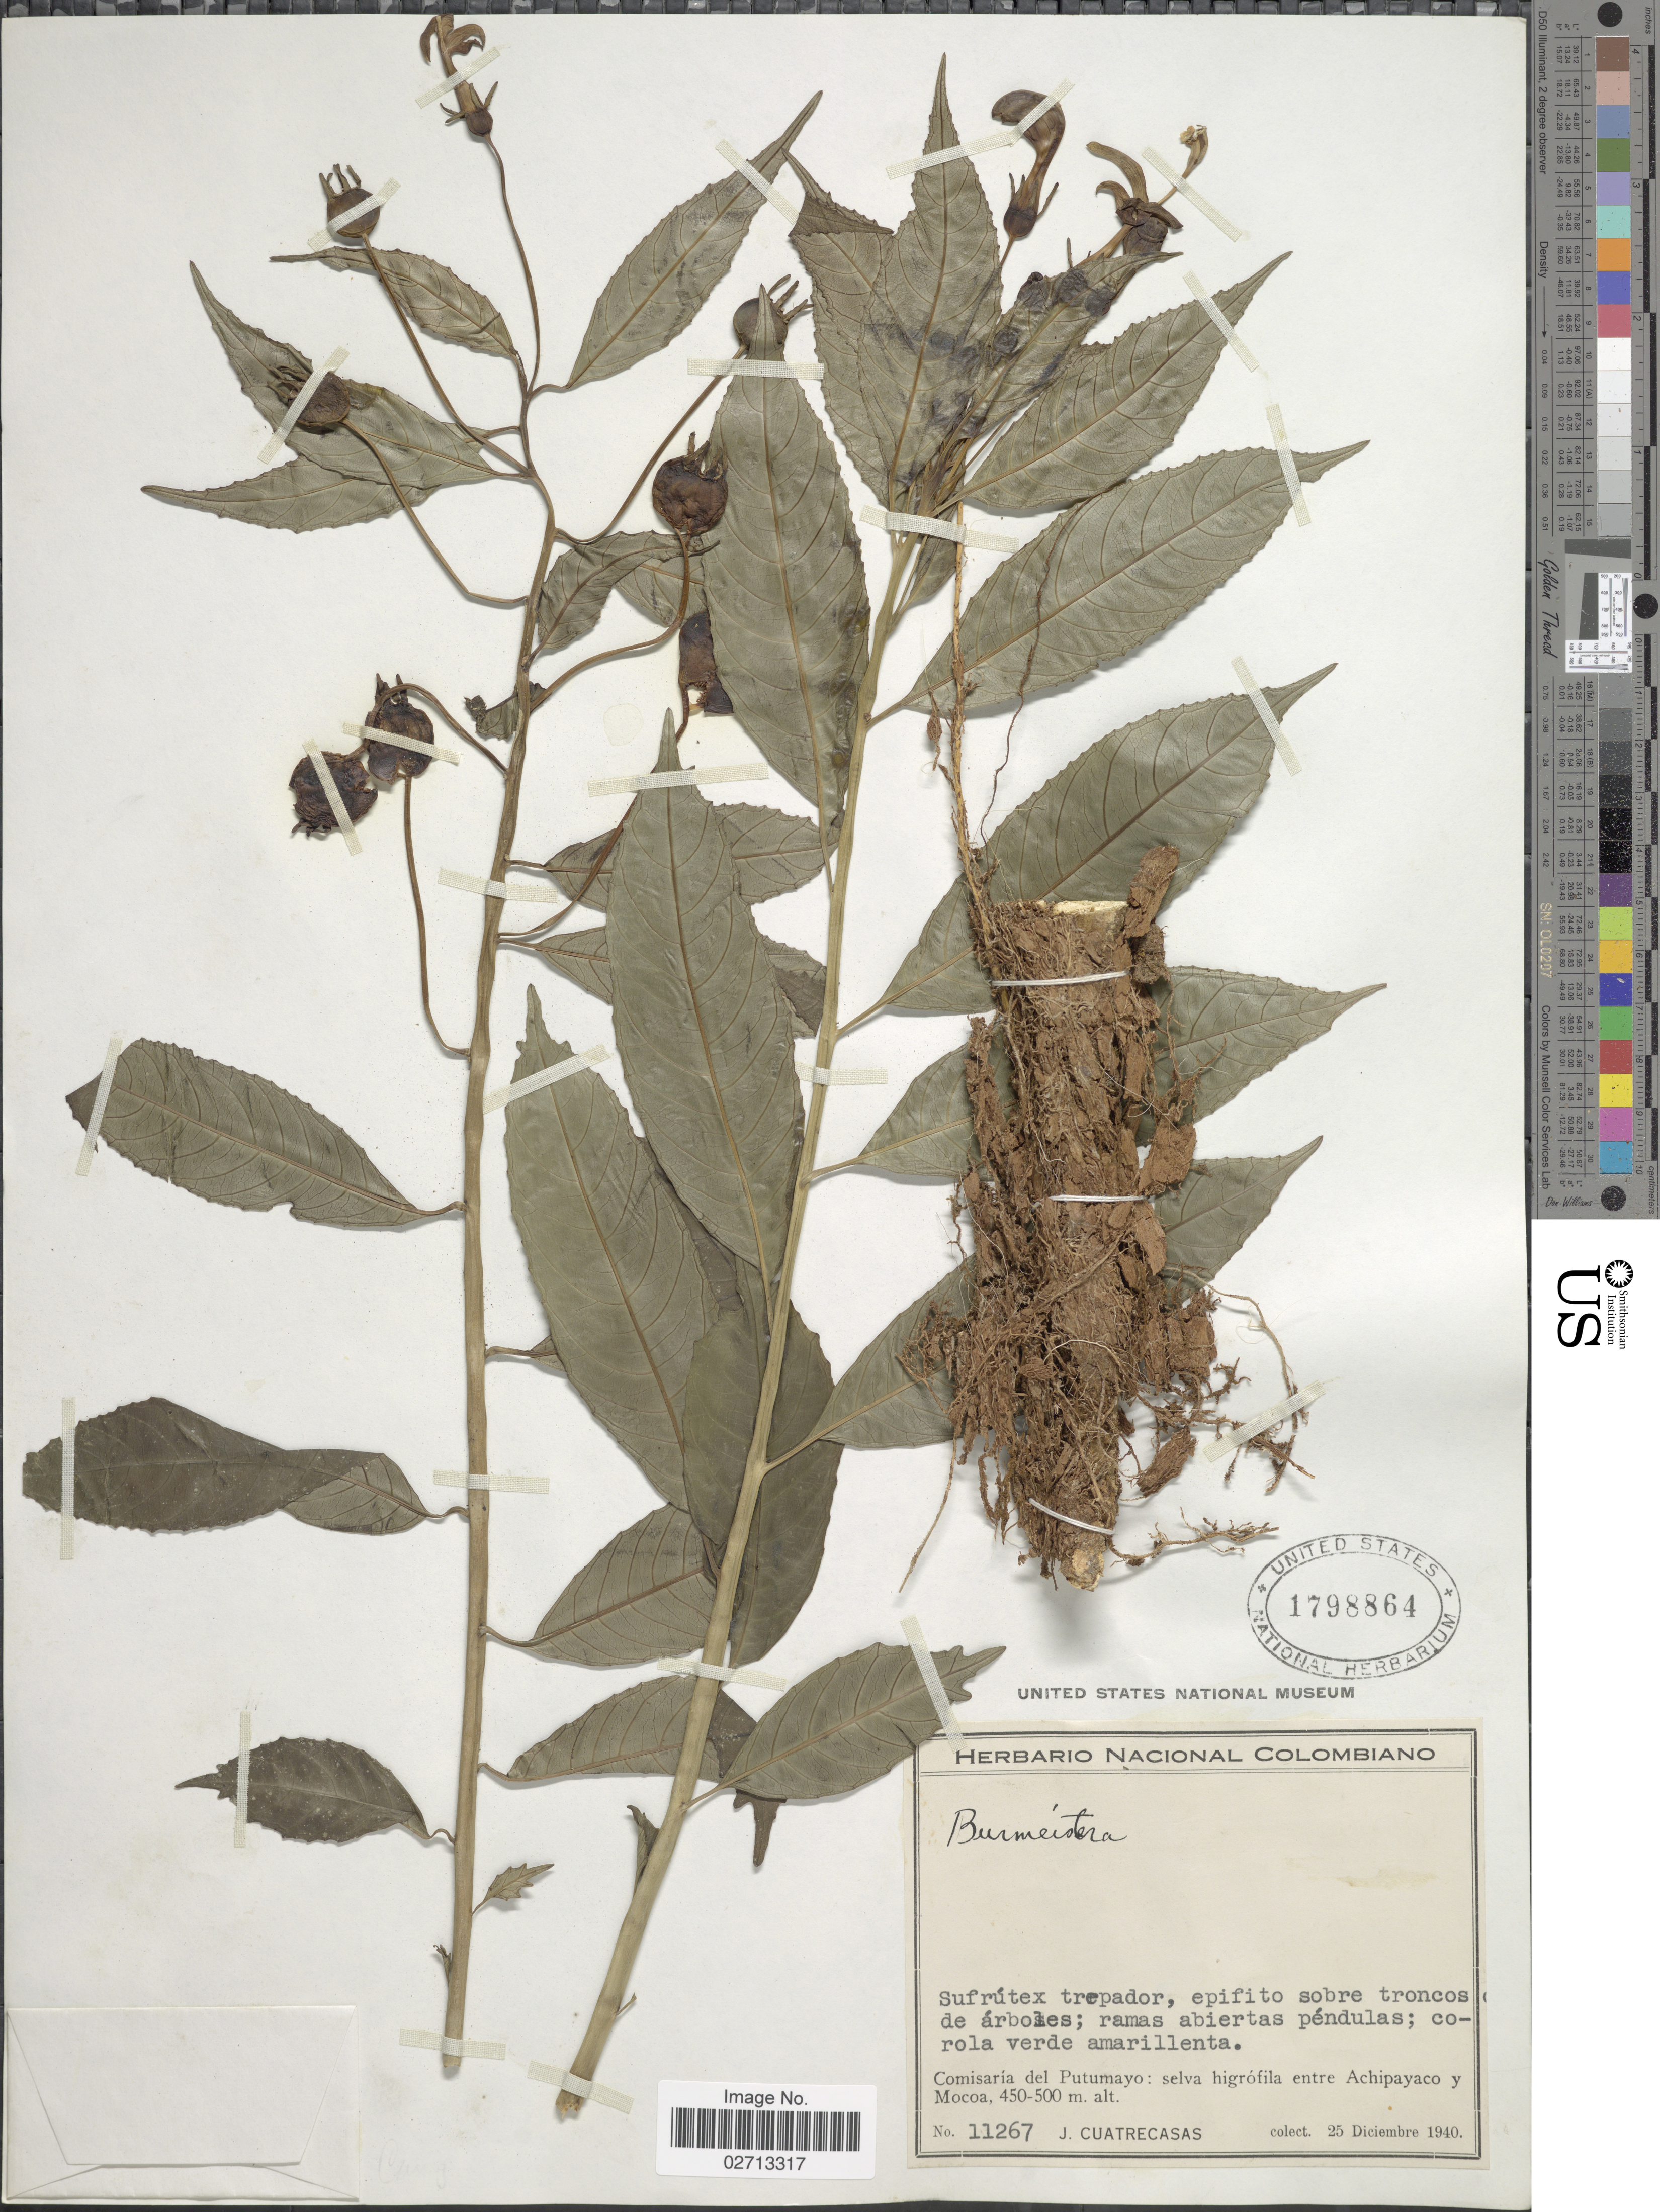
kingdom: Plantae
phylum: Tracheophyta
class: Magnoliopsida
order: Asterales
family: Campanulaceae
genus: Burmeistera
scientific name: Burmeistera sp.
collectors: J. Cuatrecasas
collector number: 11267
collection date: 1940-12-25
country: Colombia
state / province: Putumayo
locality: Comisaría del Putumayo: selva higrófila entre Achipayaco y Mocoa.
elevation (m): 450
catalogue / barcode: US 1798864